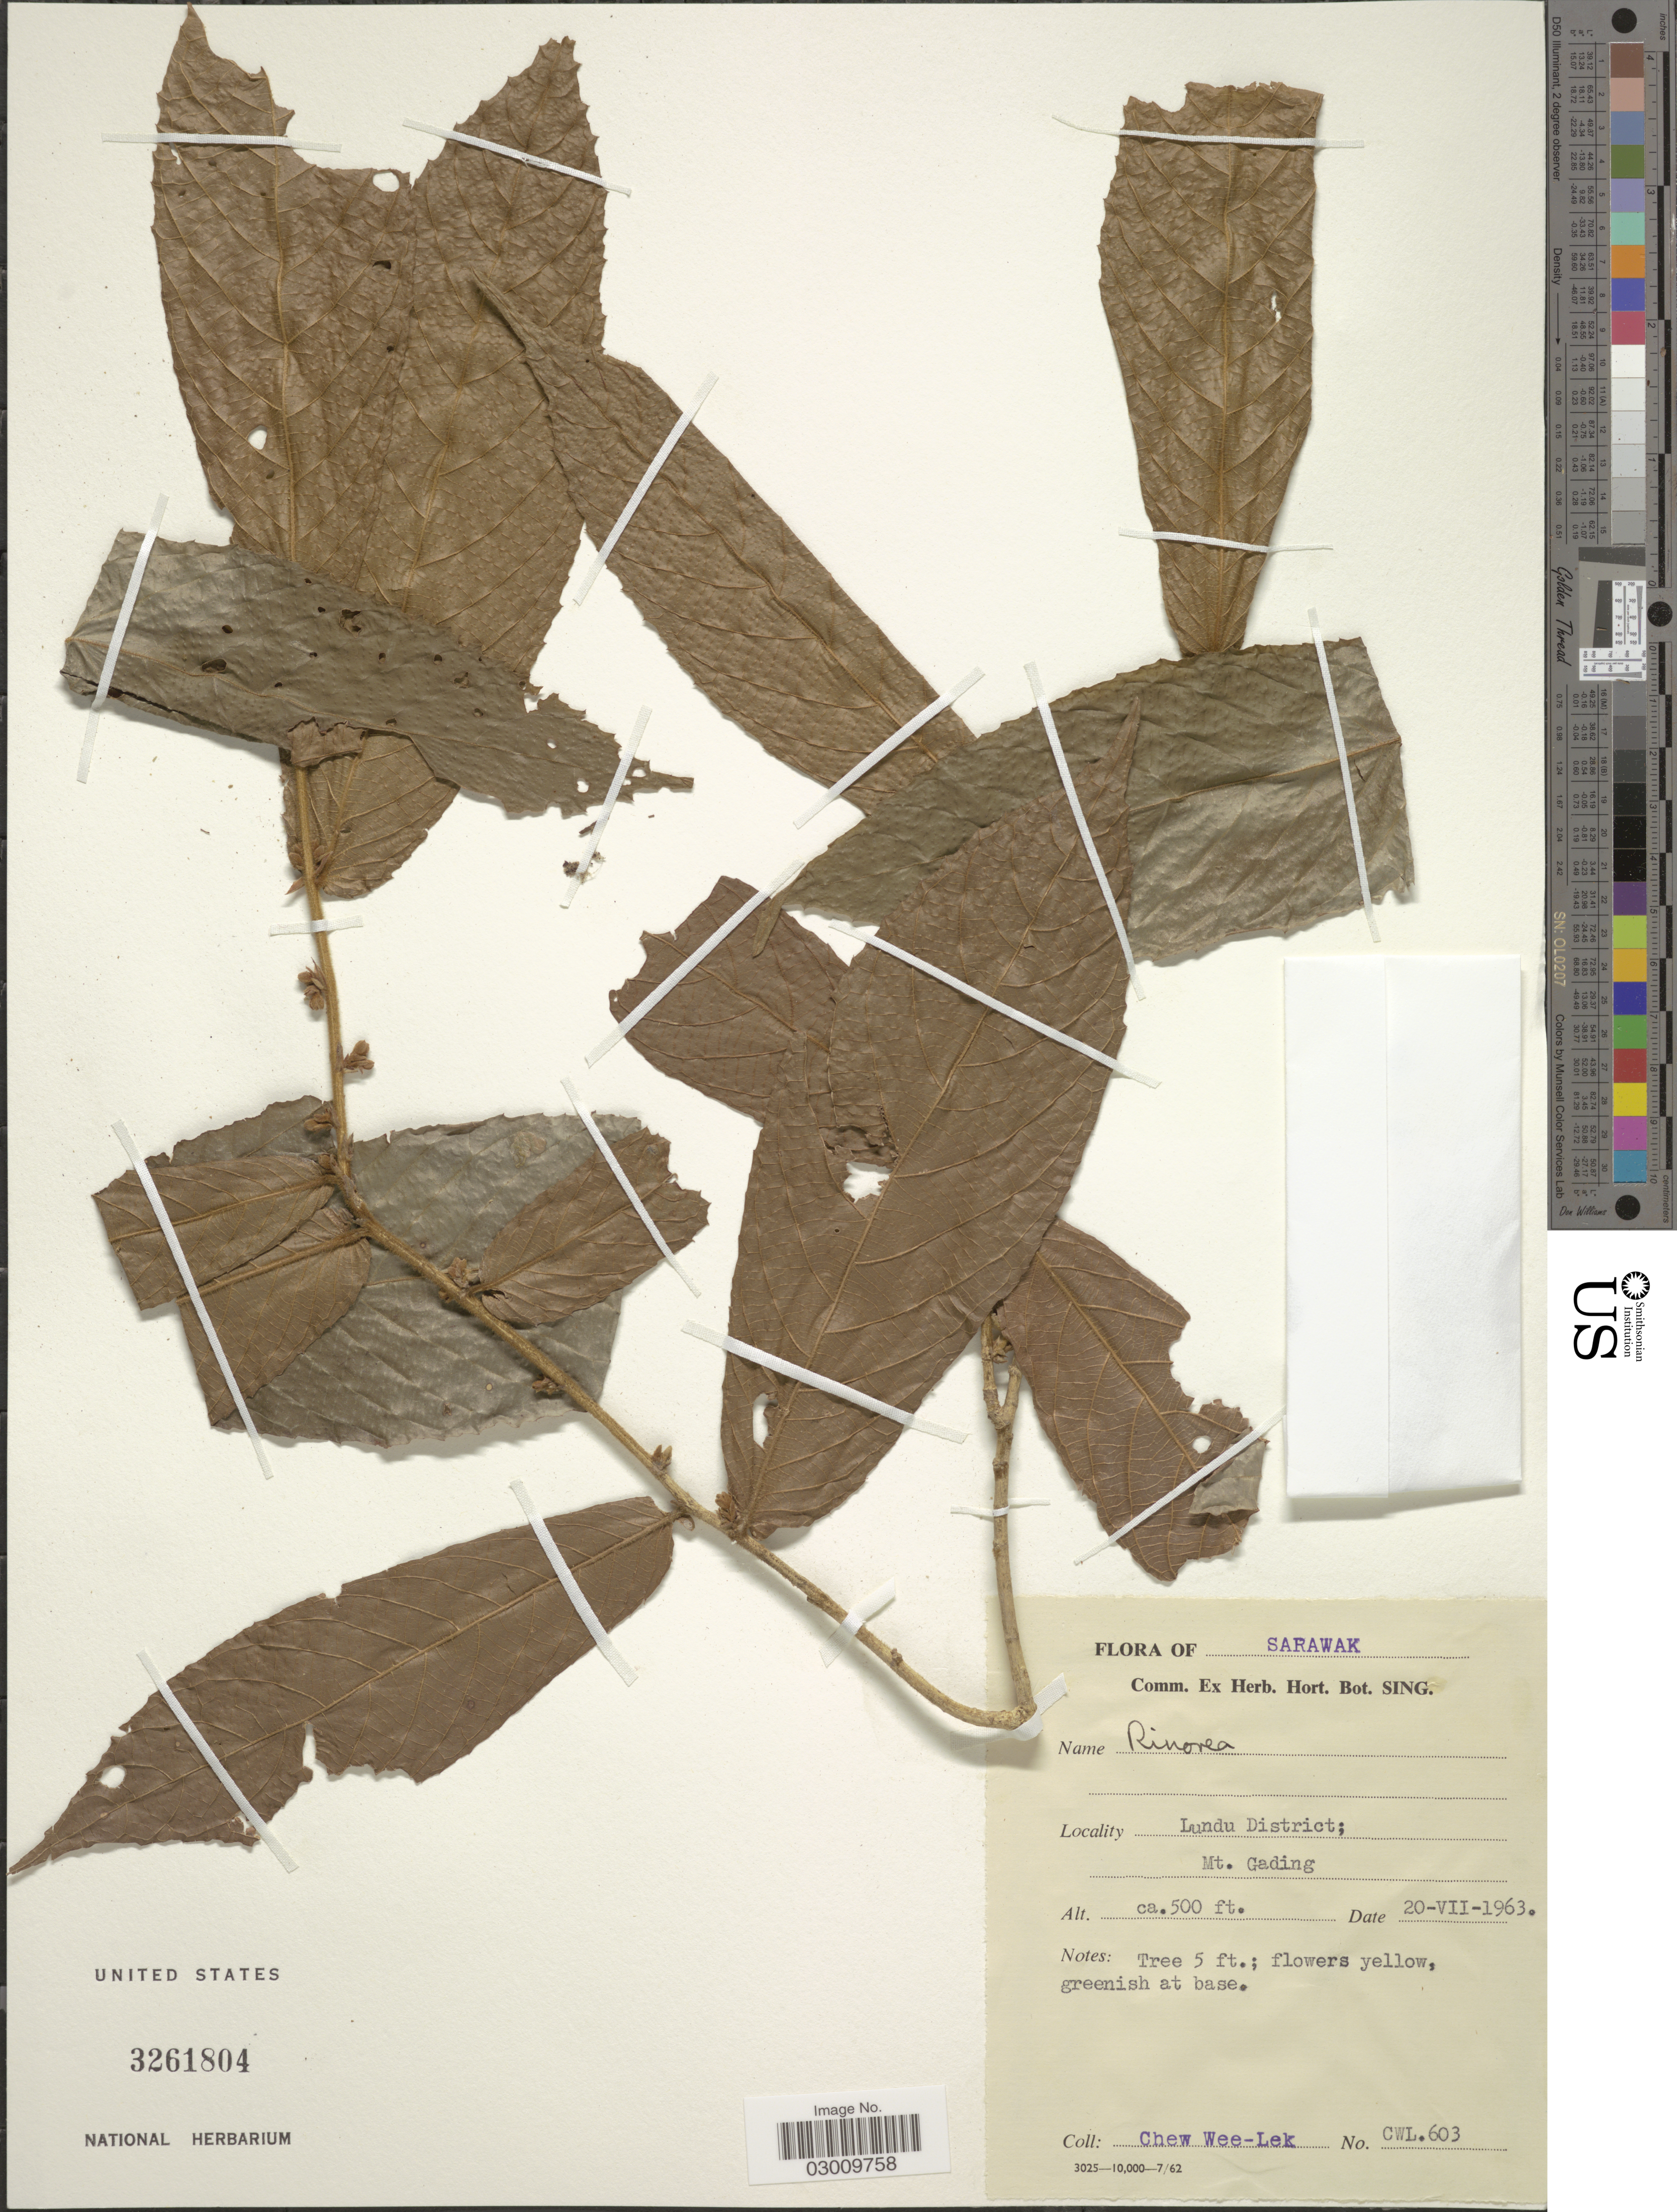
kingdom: Plantae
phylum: Tracheophyta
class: Magnoliopsida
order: Malpighiales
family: Violaceae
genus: Rinorea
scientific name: Rinorea sp.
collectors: W. Chew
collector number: CWL603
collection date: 1963-07-20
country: Malaysia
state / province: Sarawak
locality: Lundu District; Mt. Gading.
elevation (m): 152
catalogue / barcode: US 3261804